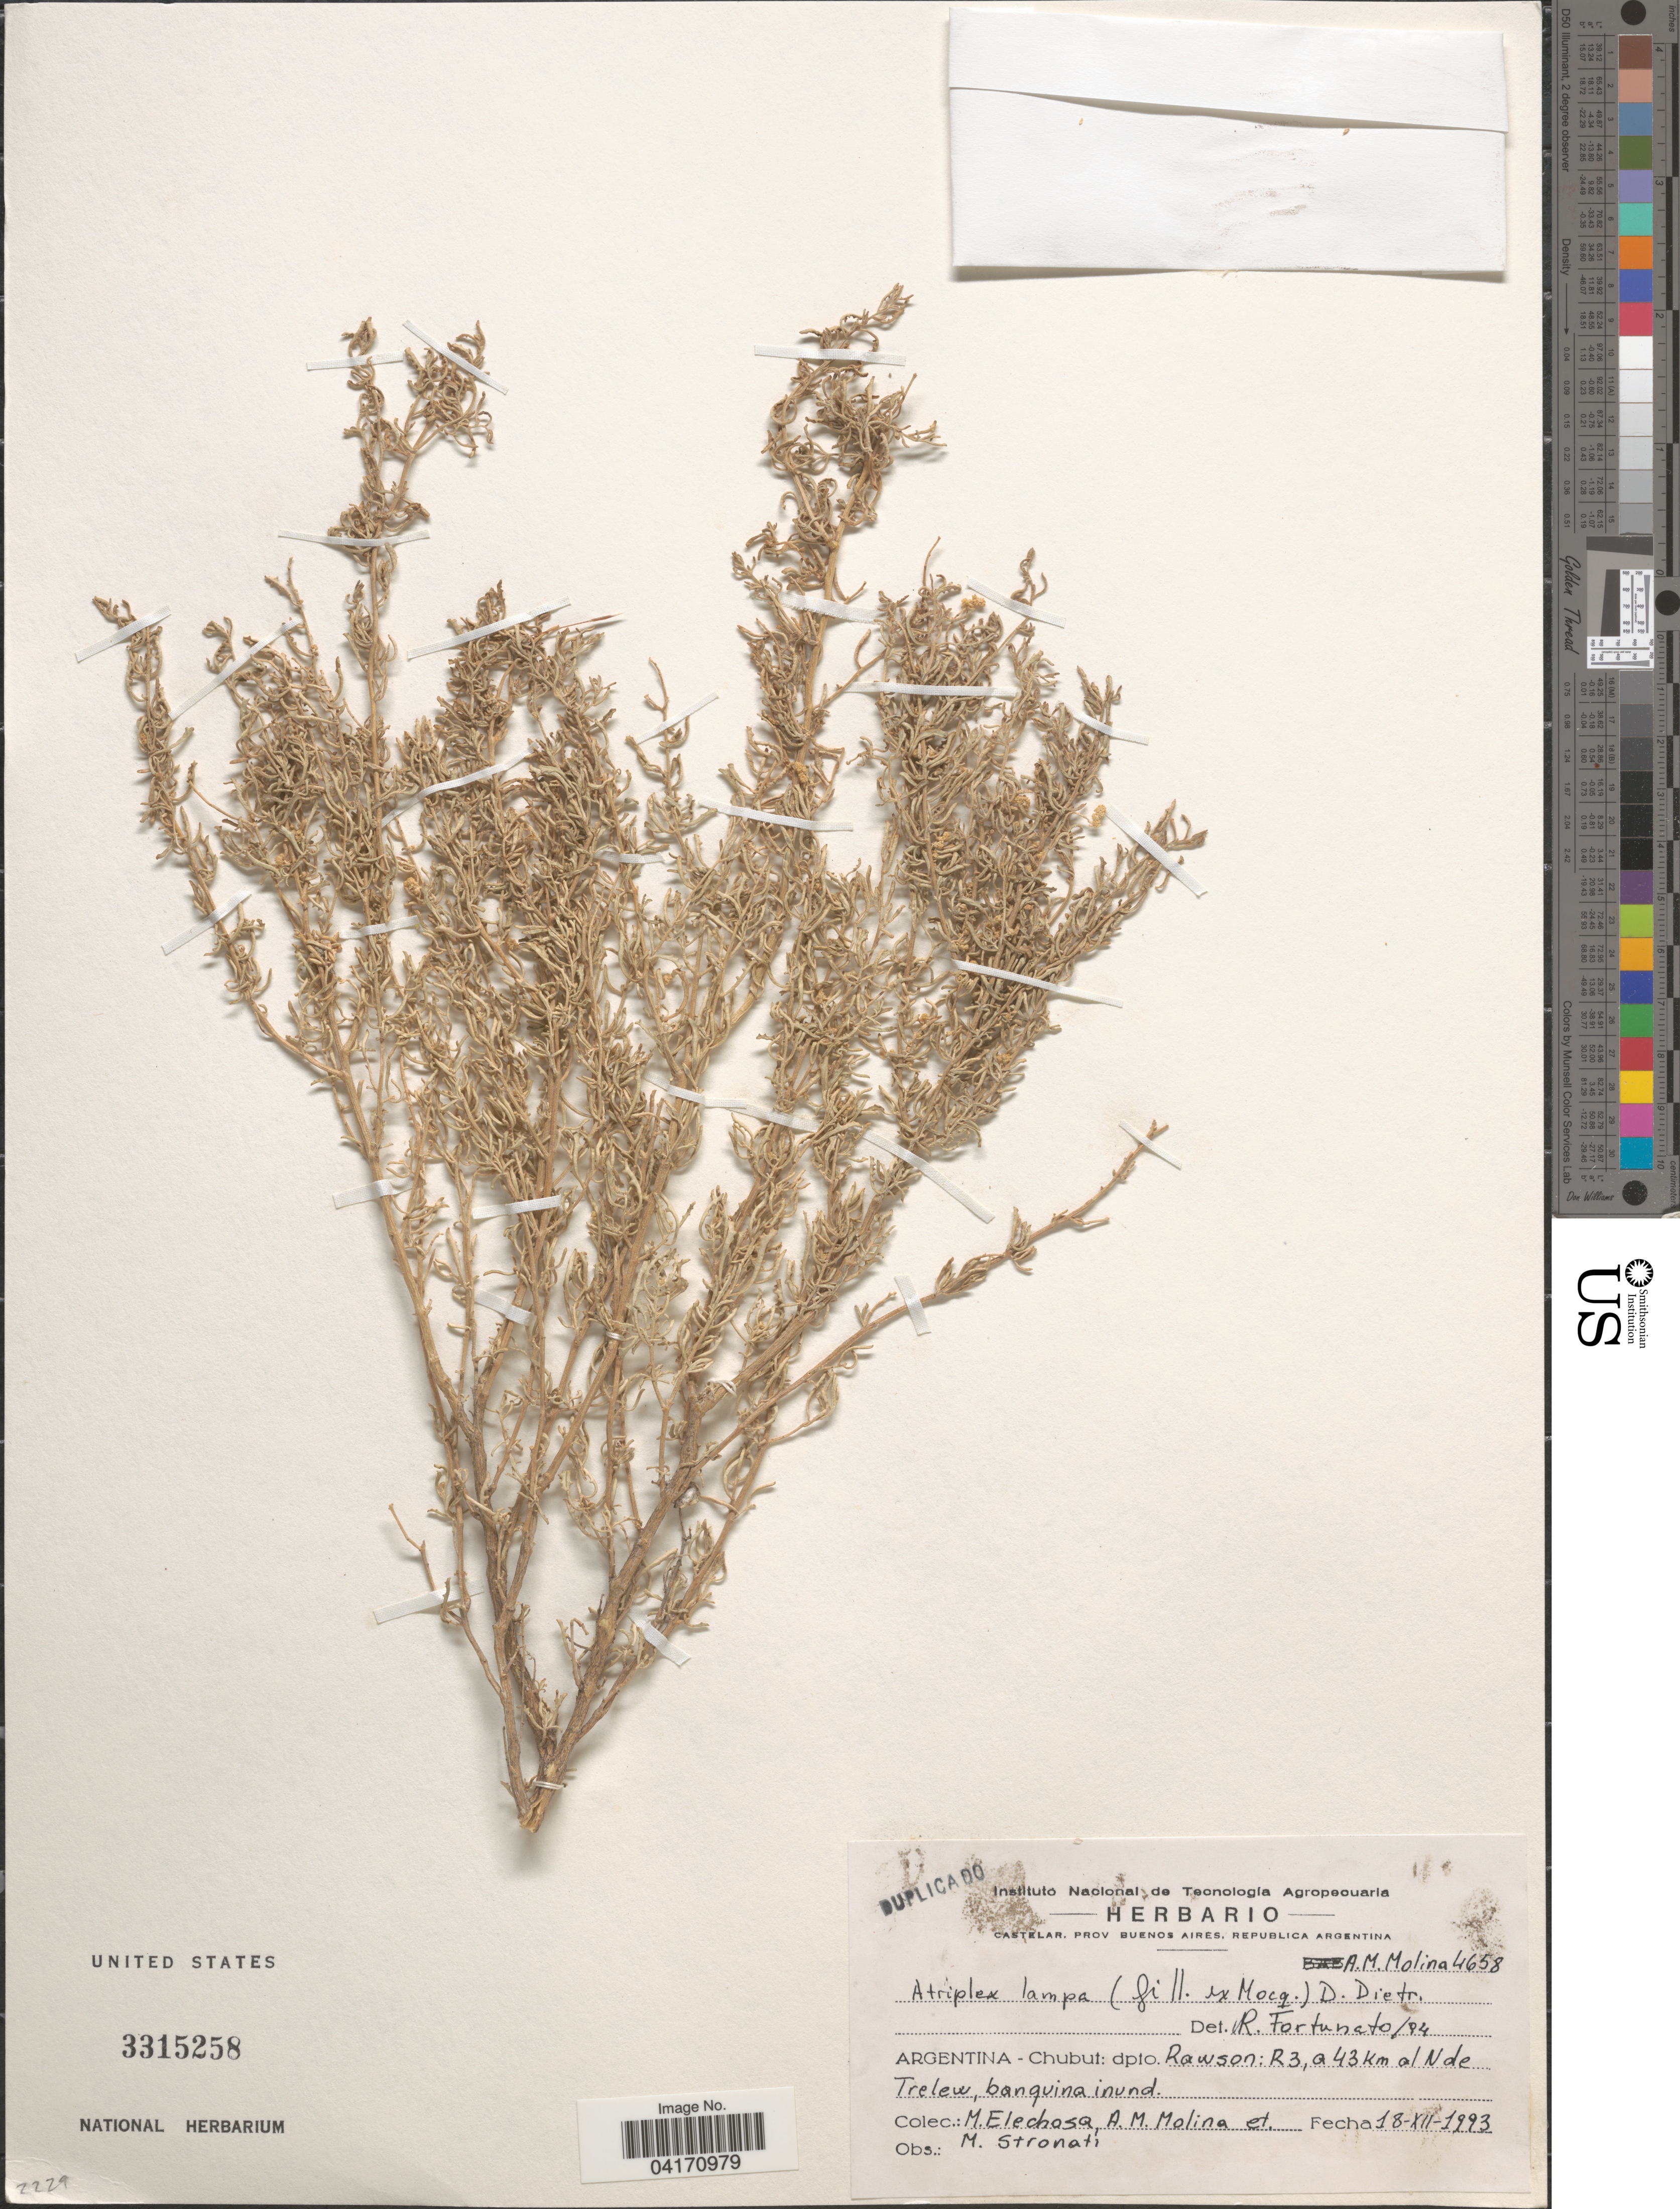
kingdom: Plantae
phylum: Tracheophyta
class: Magnoliopsida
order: Caryophyllales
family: Amaranthaceae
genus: Atriplex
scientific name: Atriplex lampa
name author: (Moq.) Gillies ex D. Dietr.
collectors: M. Elechosa, A. M. Molina & M. Stronati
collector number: A. M. Molina4658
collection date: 1993-12-18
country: Argentina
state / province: Chubut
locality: Dpto. Rawson: R3, a 43 km al N de Trelew, banquina inund.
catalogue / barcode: US 3315258